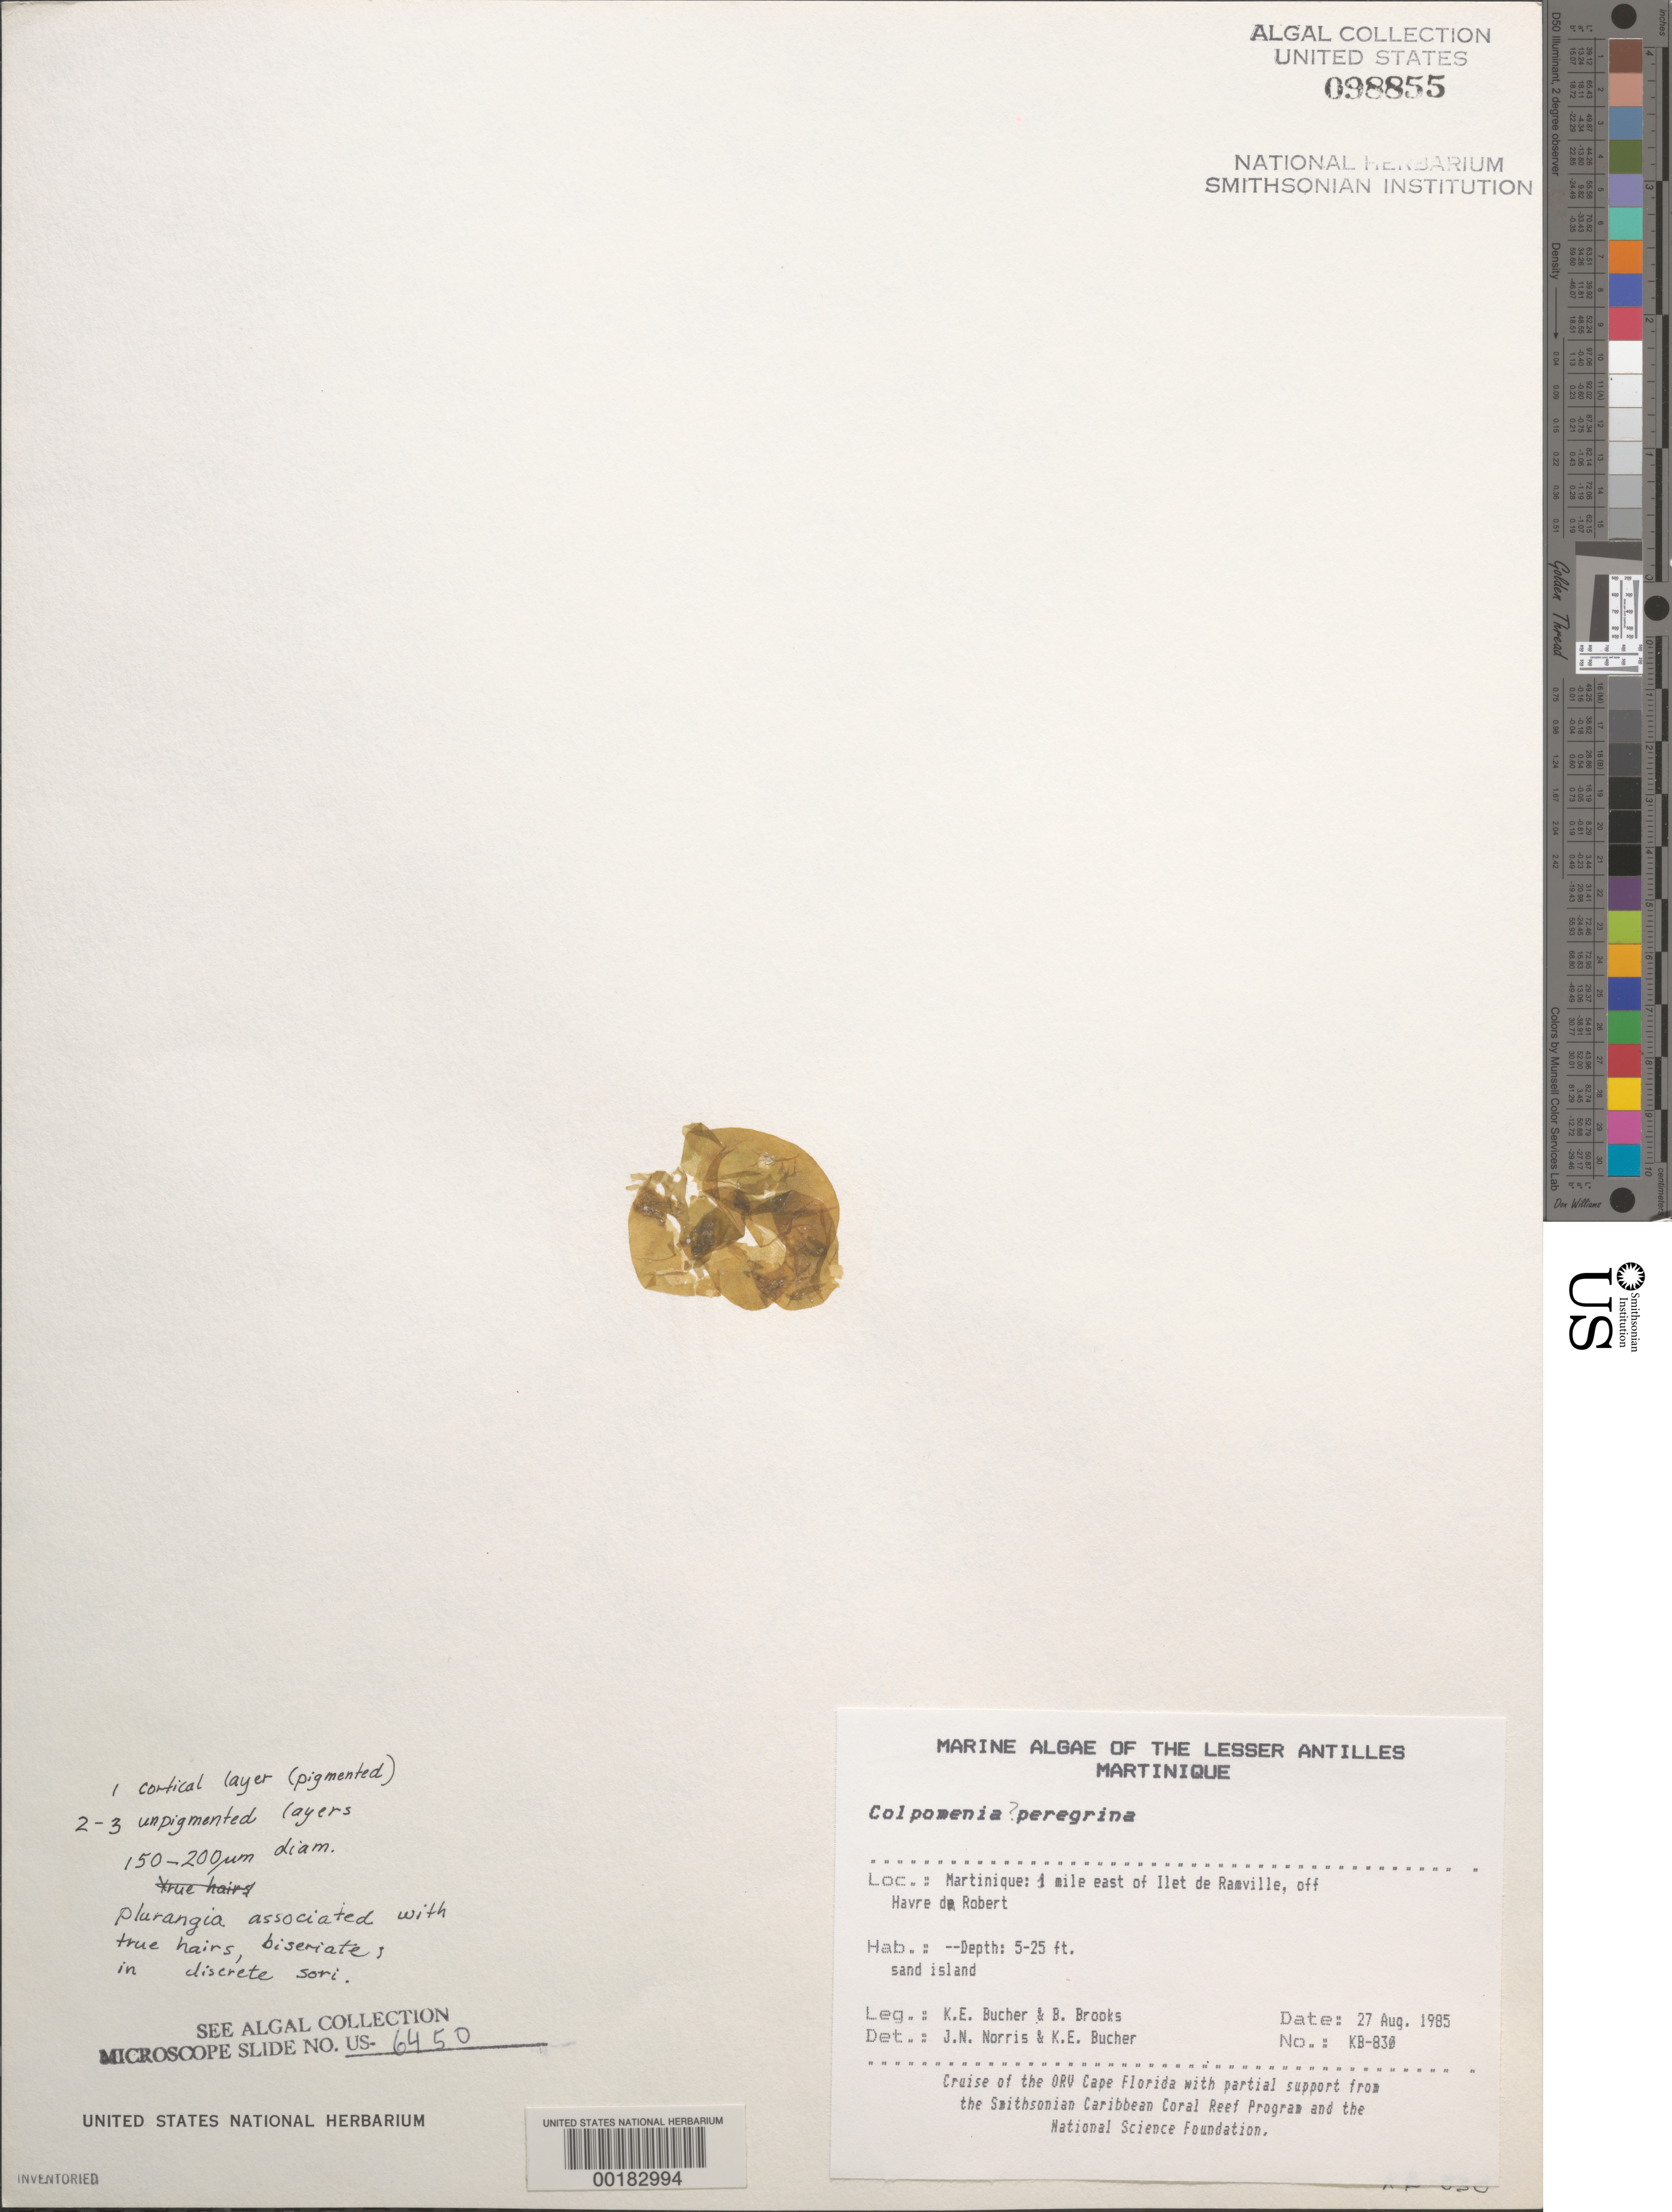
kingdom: Chromista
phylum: Ochrophyta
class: Phaeophyceae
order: Scytosiphonales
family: Scytosiphonaceae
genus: Colpomenia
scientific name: Colpomenia peregrina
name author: Sauv.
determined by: Norris, J. N.; Bucher, K. E.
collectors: K. E. Bucher & B. Brooks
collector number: Kb-830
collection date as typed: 27 Aug 1985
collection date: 1985-08-27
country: Martinique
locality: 1 mile east of Ilet de Ramville, off Havre du Robert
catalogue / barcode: US 98855